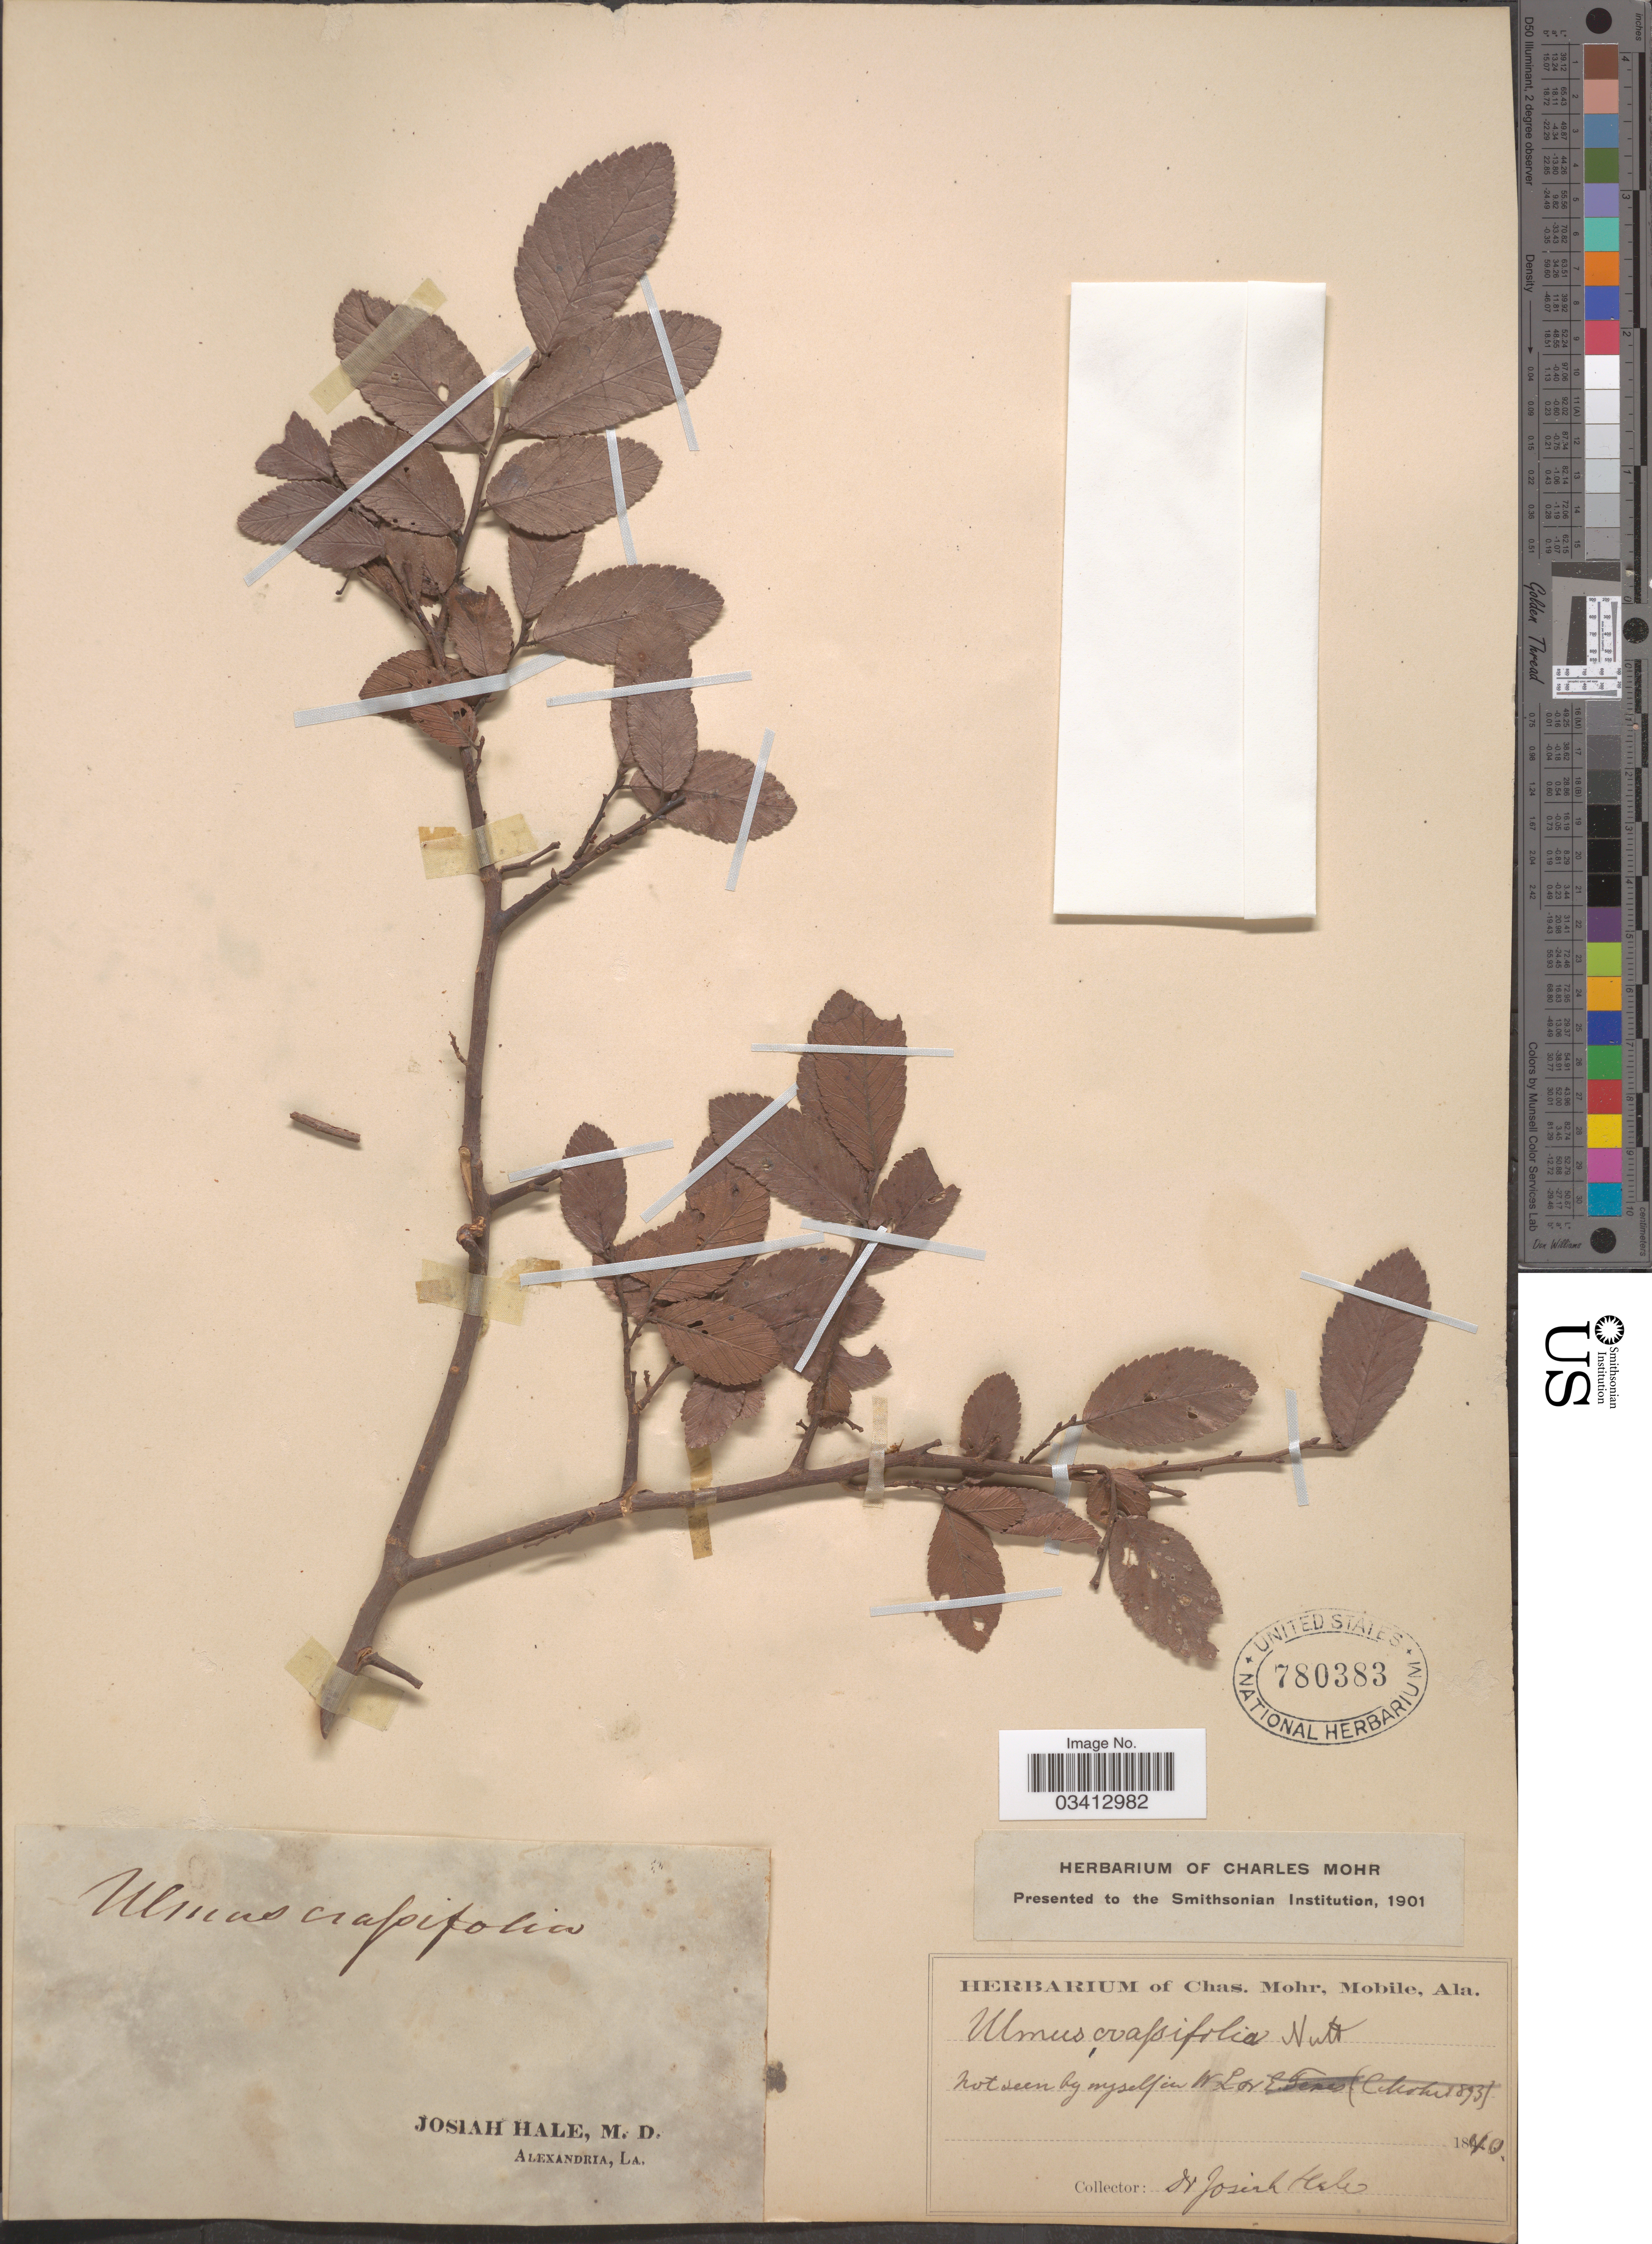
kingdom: Plantae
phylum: Tracheophyta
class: Magnoliopsida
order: Rosales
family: Ulmaceae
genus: Ulmus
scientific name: Ulmus crassifolia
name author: Nutt.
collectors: J. Hale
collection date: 1840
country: United States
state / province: Alabama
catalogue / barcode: US 780383